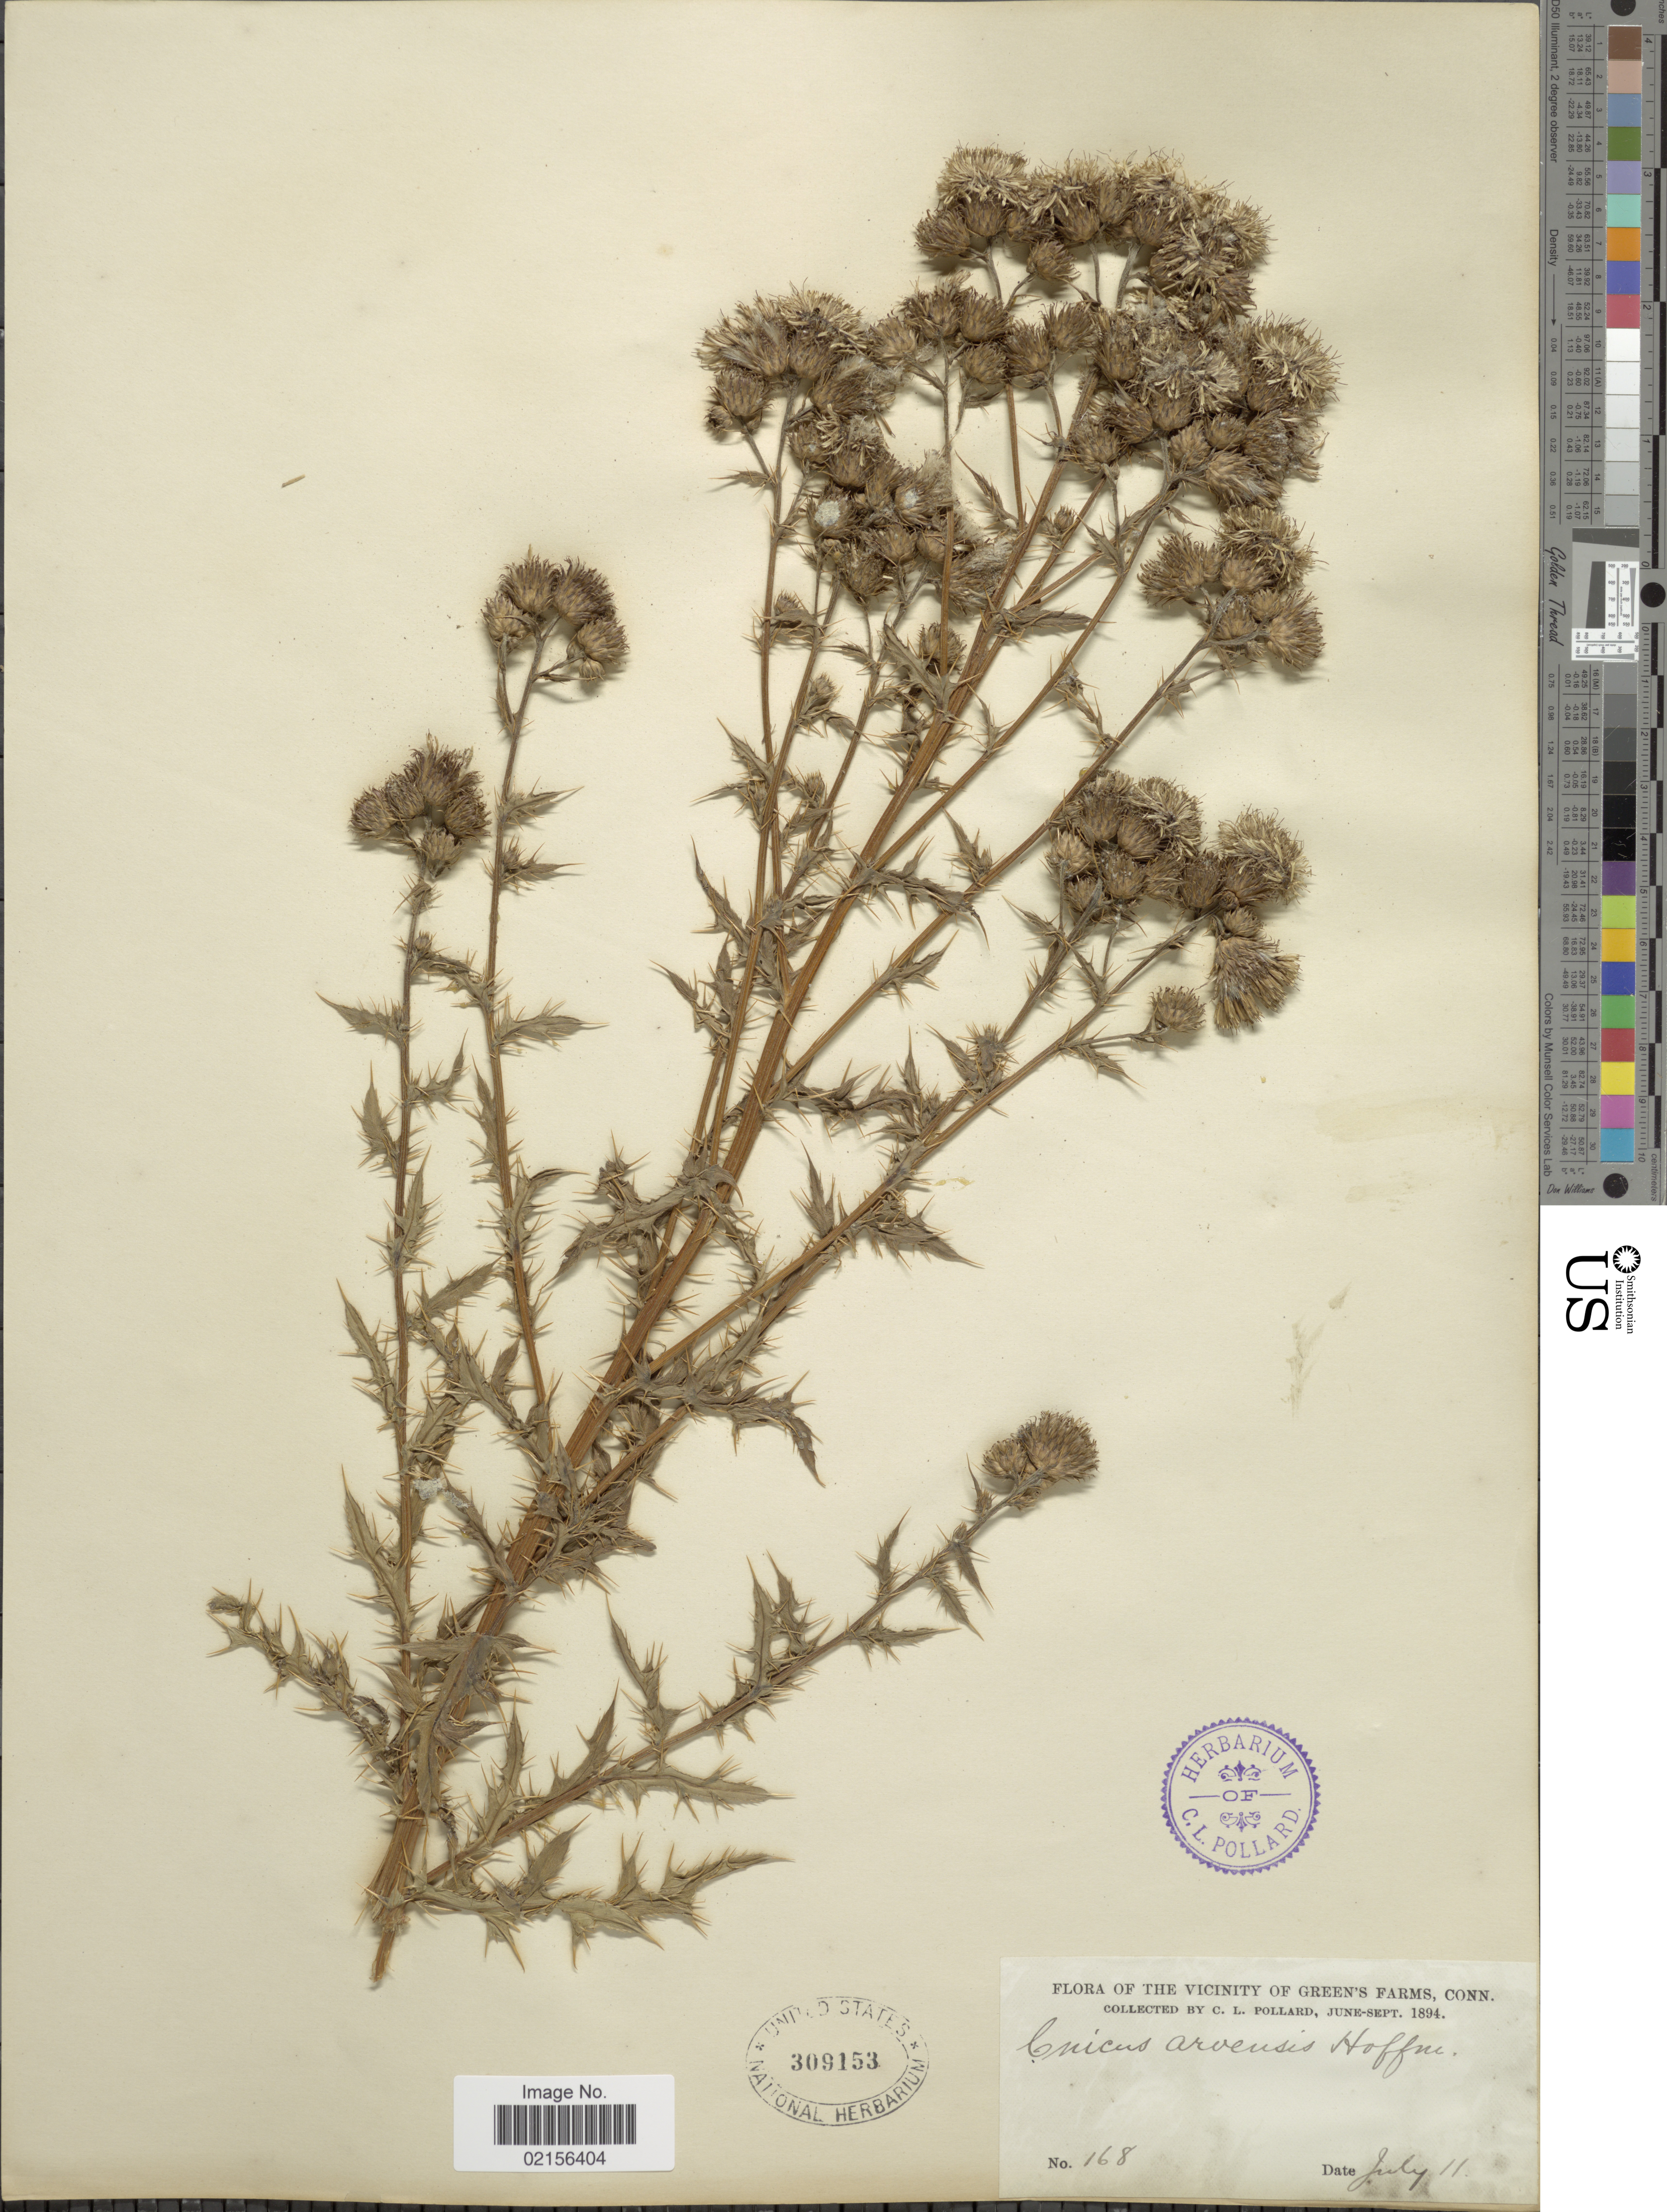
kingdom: Plantae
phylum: Tracheophyta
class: Magnoliopsida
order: Asterales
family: Asteraceae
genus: Cirsium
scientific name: Cirsium arvense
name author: (L.) Scop.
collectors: C. L. Pollard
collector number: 168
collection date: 1894-07-11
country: United States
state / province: Connecticut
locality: The Vicinity of Green's Farms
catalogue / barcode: US 309153